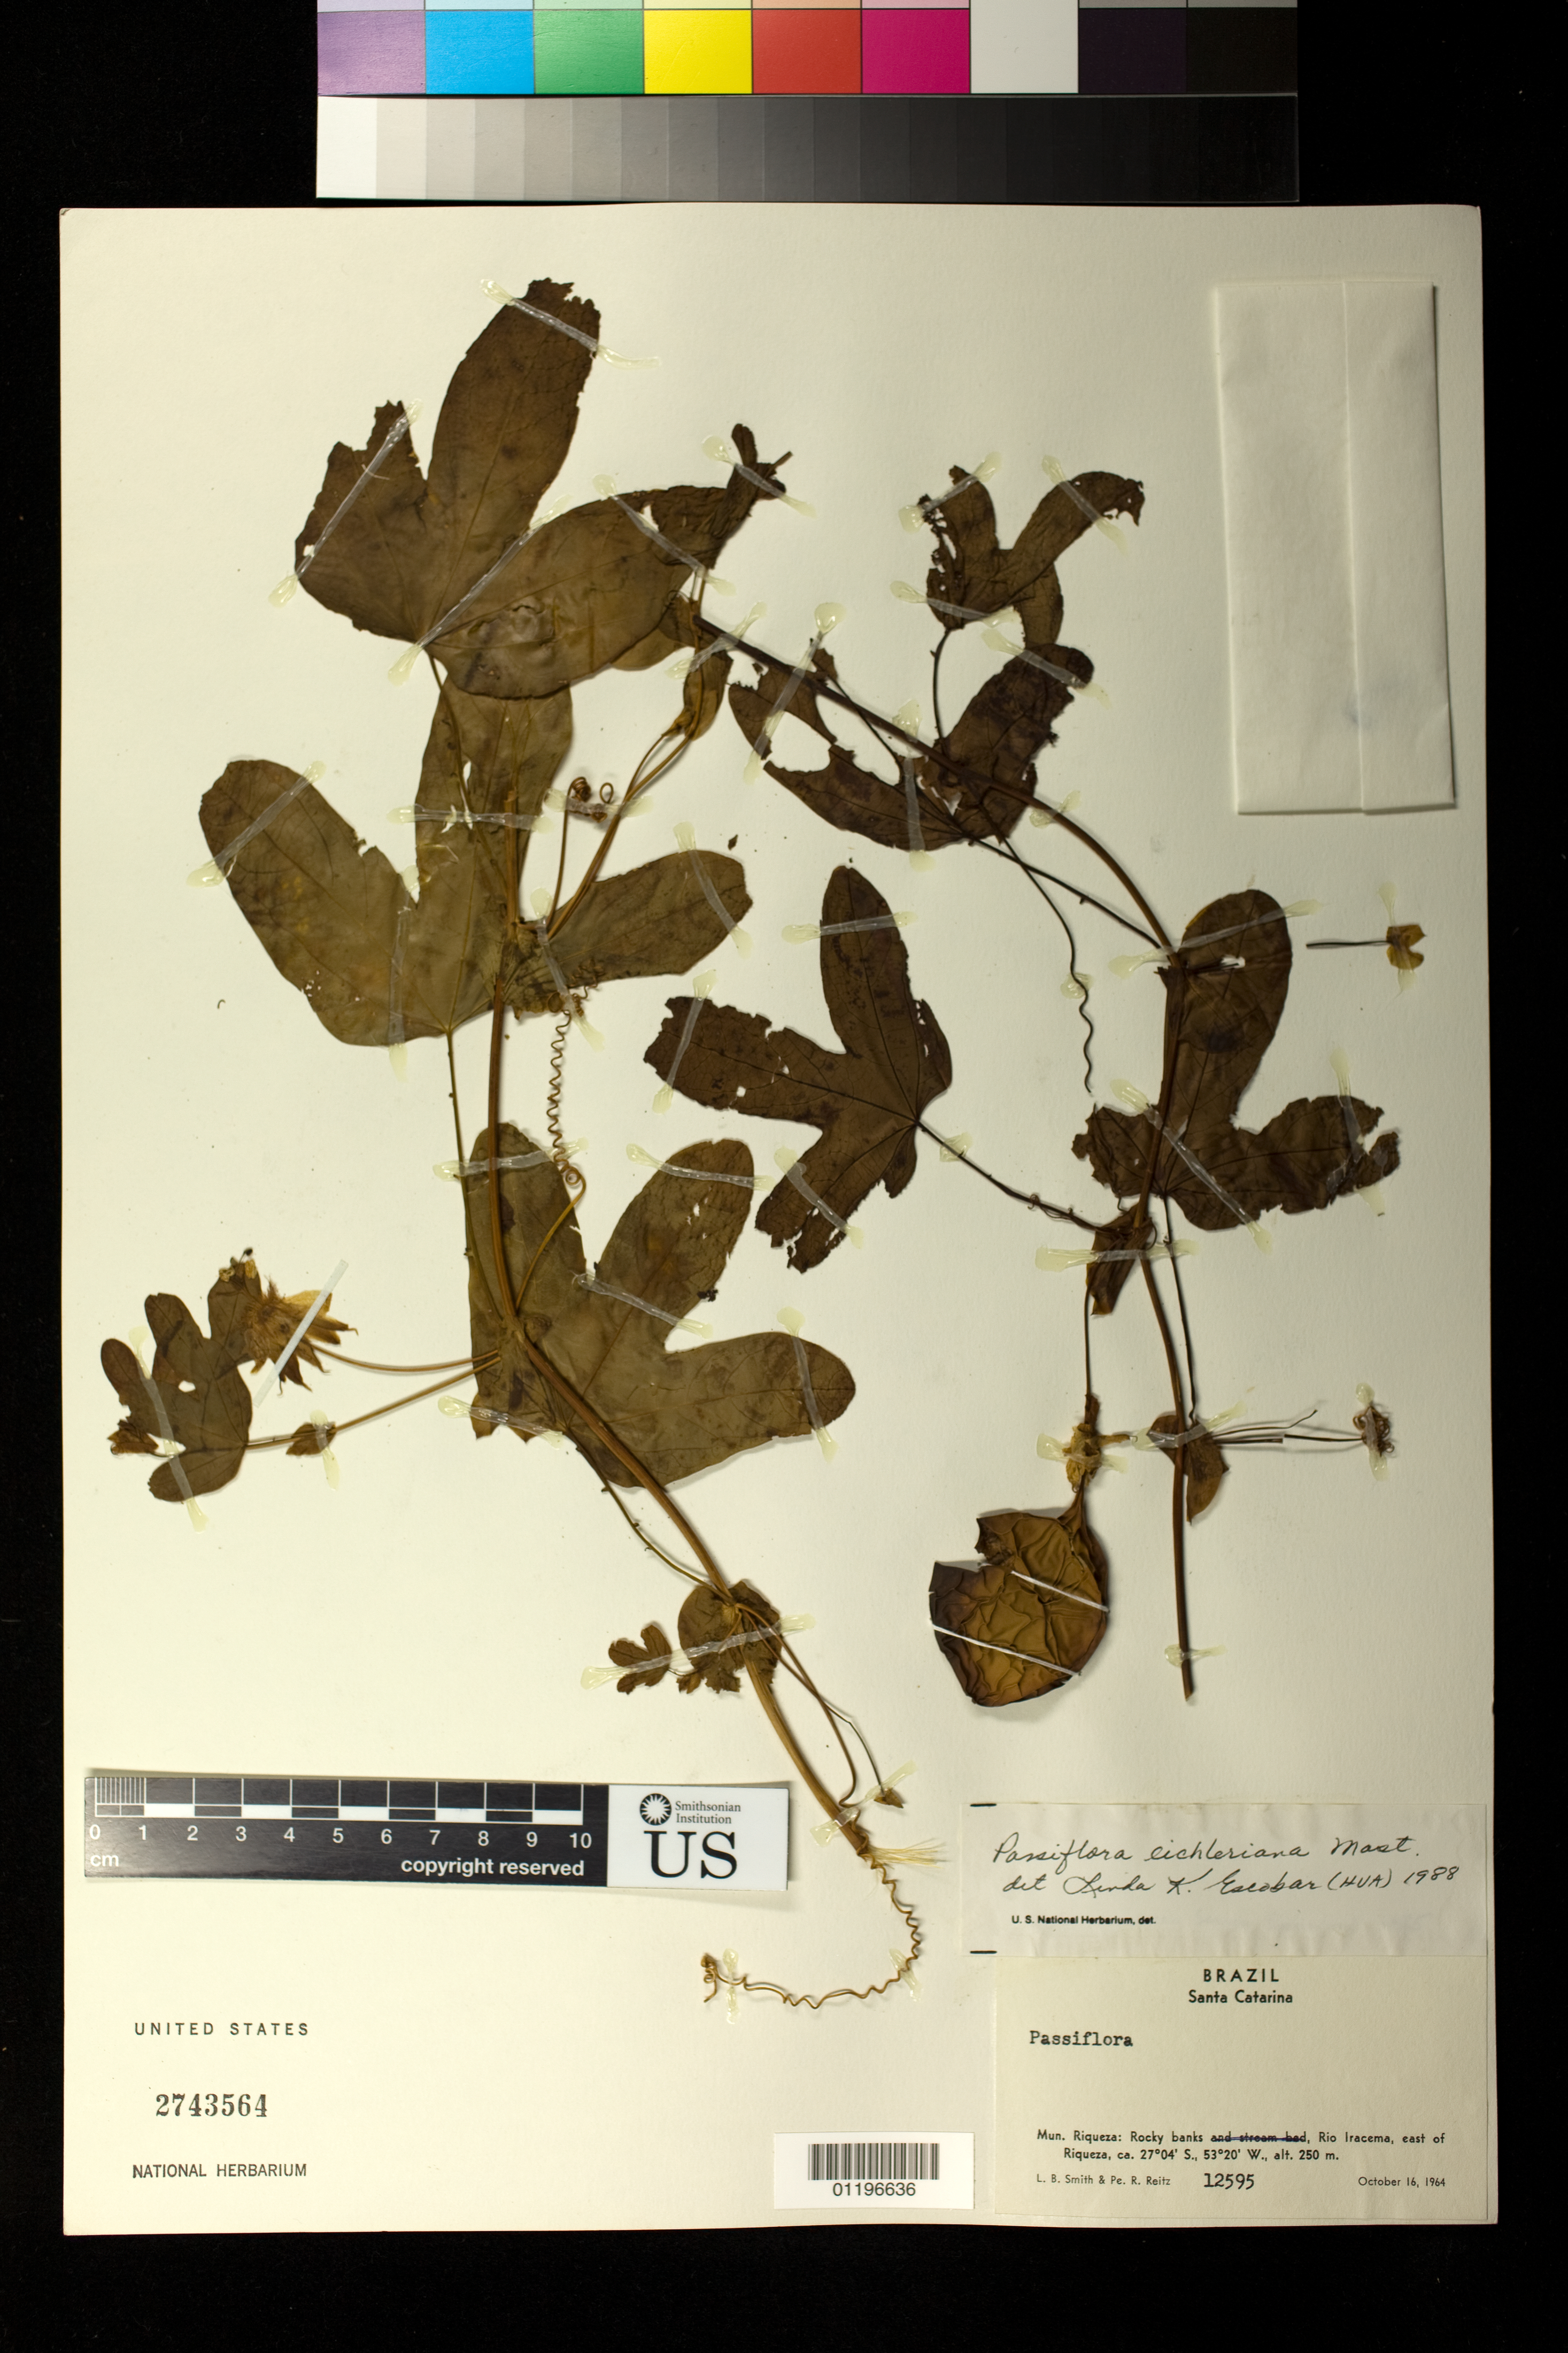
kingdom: Plantae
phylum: Tracheophyta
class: Magnoliopsida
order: Malpighiales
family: Passifloraceae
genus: Passiflora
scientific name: Passiflora eichleriana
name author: Mast.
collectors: L. Smith & R. Reitz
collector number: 12595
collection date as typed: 14 Oct 1964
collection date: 1964-10-14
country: Brazil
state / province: Santa Catarina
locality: Brazil, Santa Catarina: Mun. Riqueza: Rocky banks, Rio Iracema, east of Riqueza.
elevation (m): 250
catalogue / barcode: US 2743564